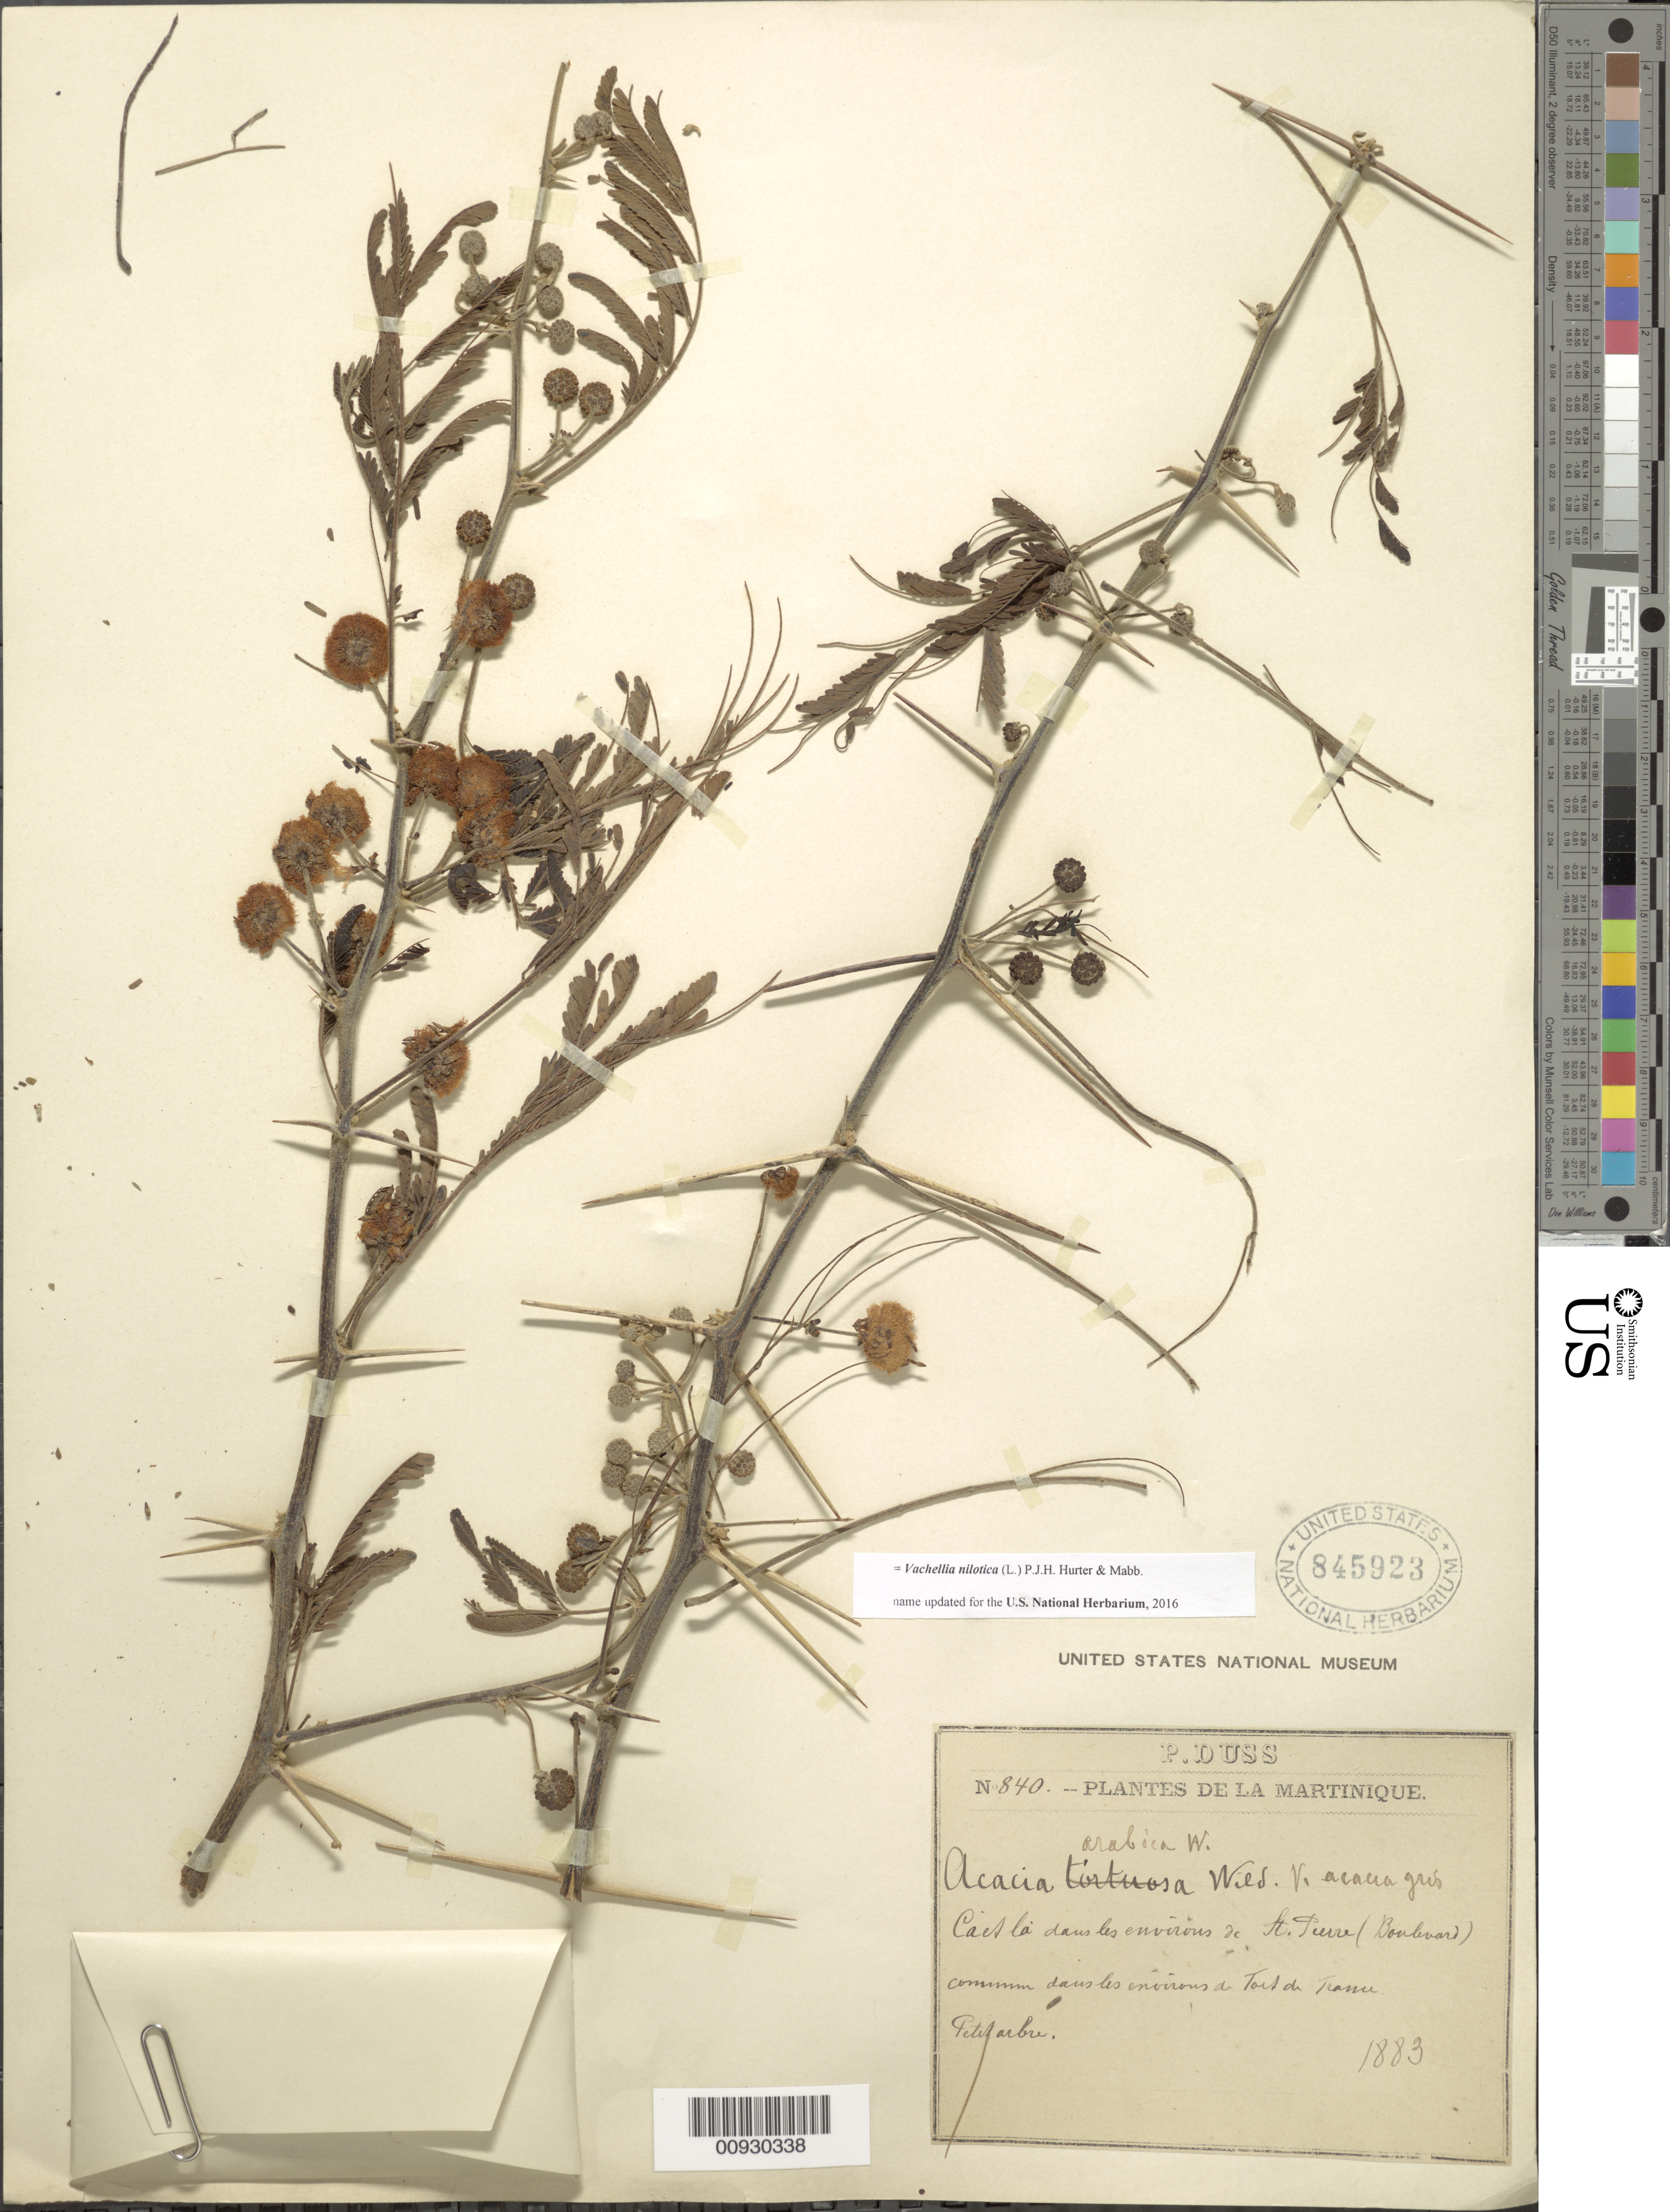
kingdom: Plantae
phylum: Tracheophyta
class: Magnoliopsida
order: Fabales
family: Fabaceae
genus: Vachellia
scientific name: Vachellia nilotica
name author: (L.) P.J.H. Hurter & Mabb.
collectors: Père Duss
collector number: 840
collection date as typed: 1883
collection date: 1883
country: Martinique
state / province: Saint-Pierre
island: Martinique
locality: Boubuard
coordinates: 0 N, 0 E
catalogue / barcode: US 845923